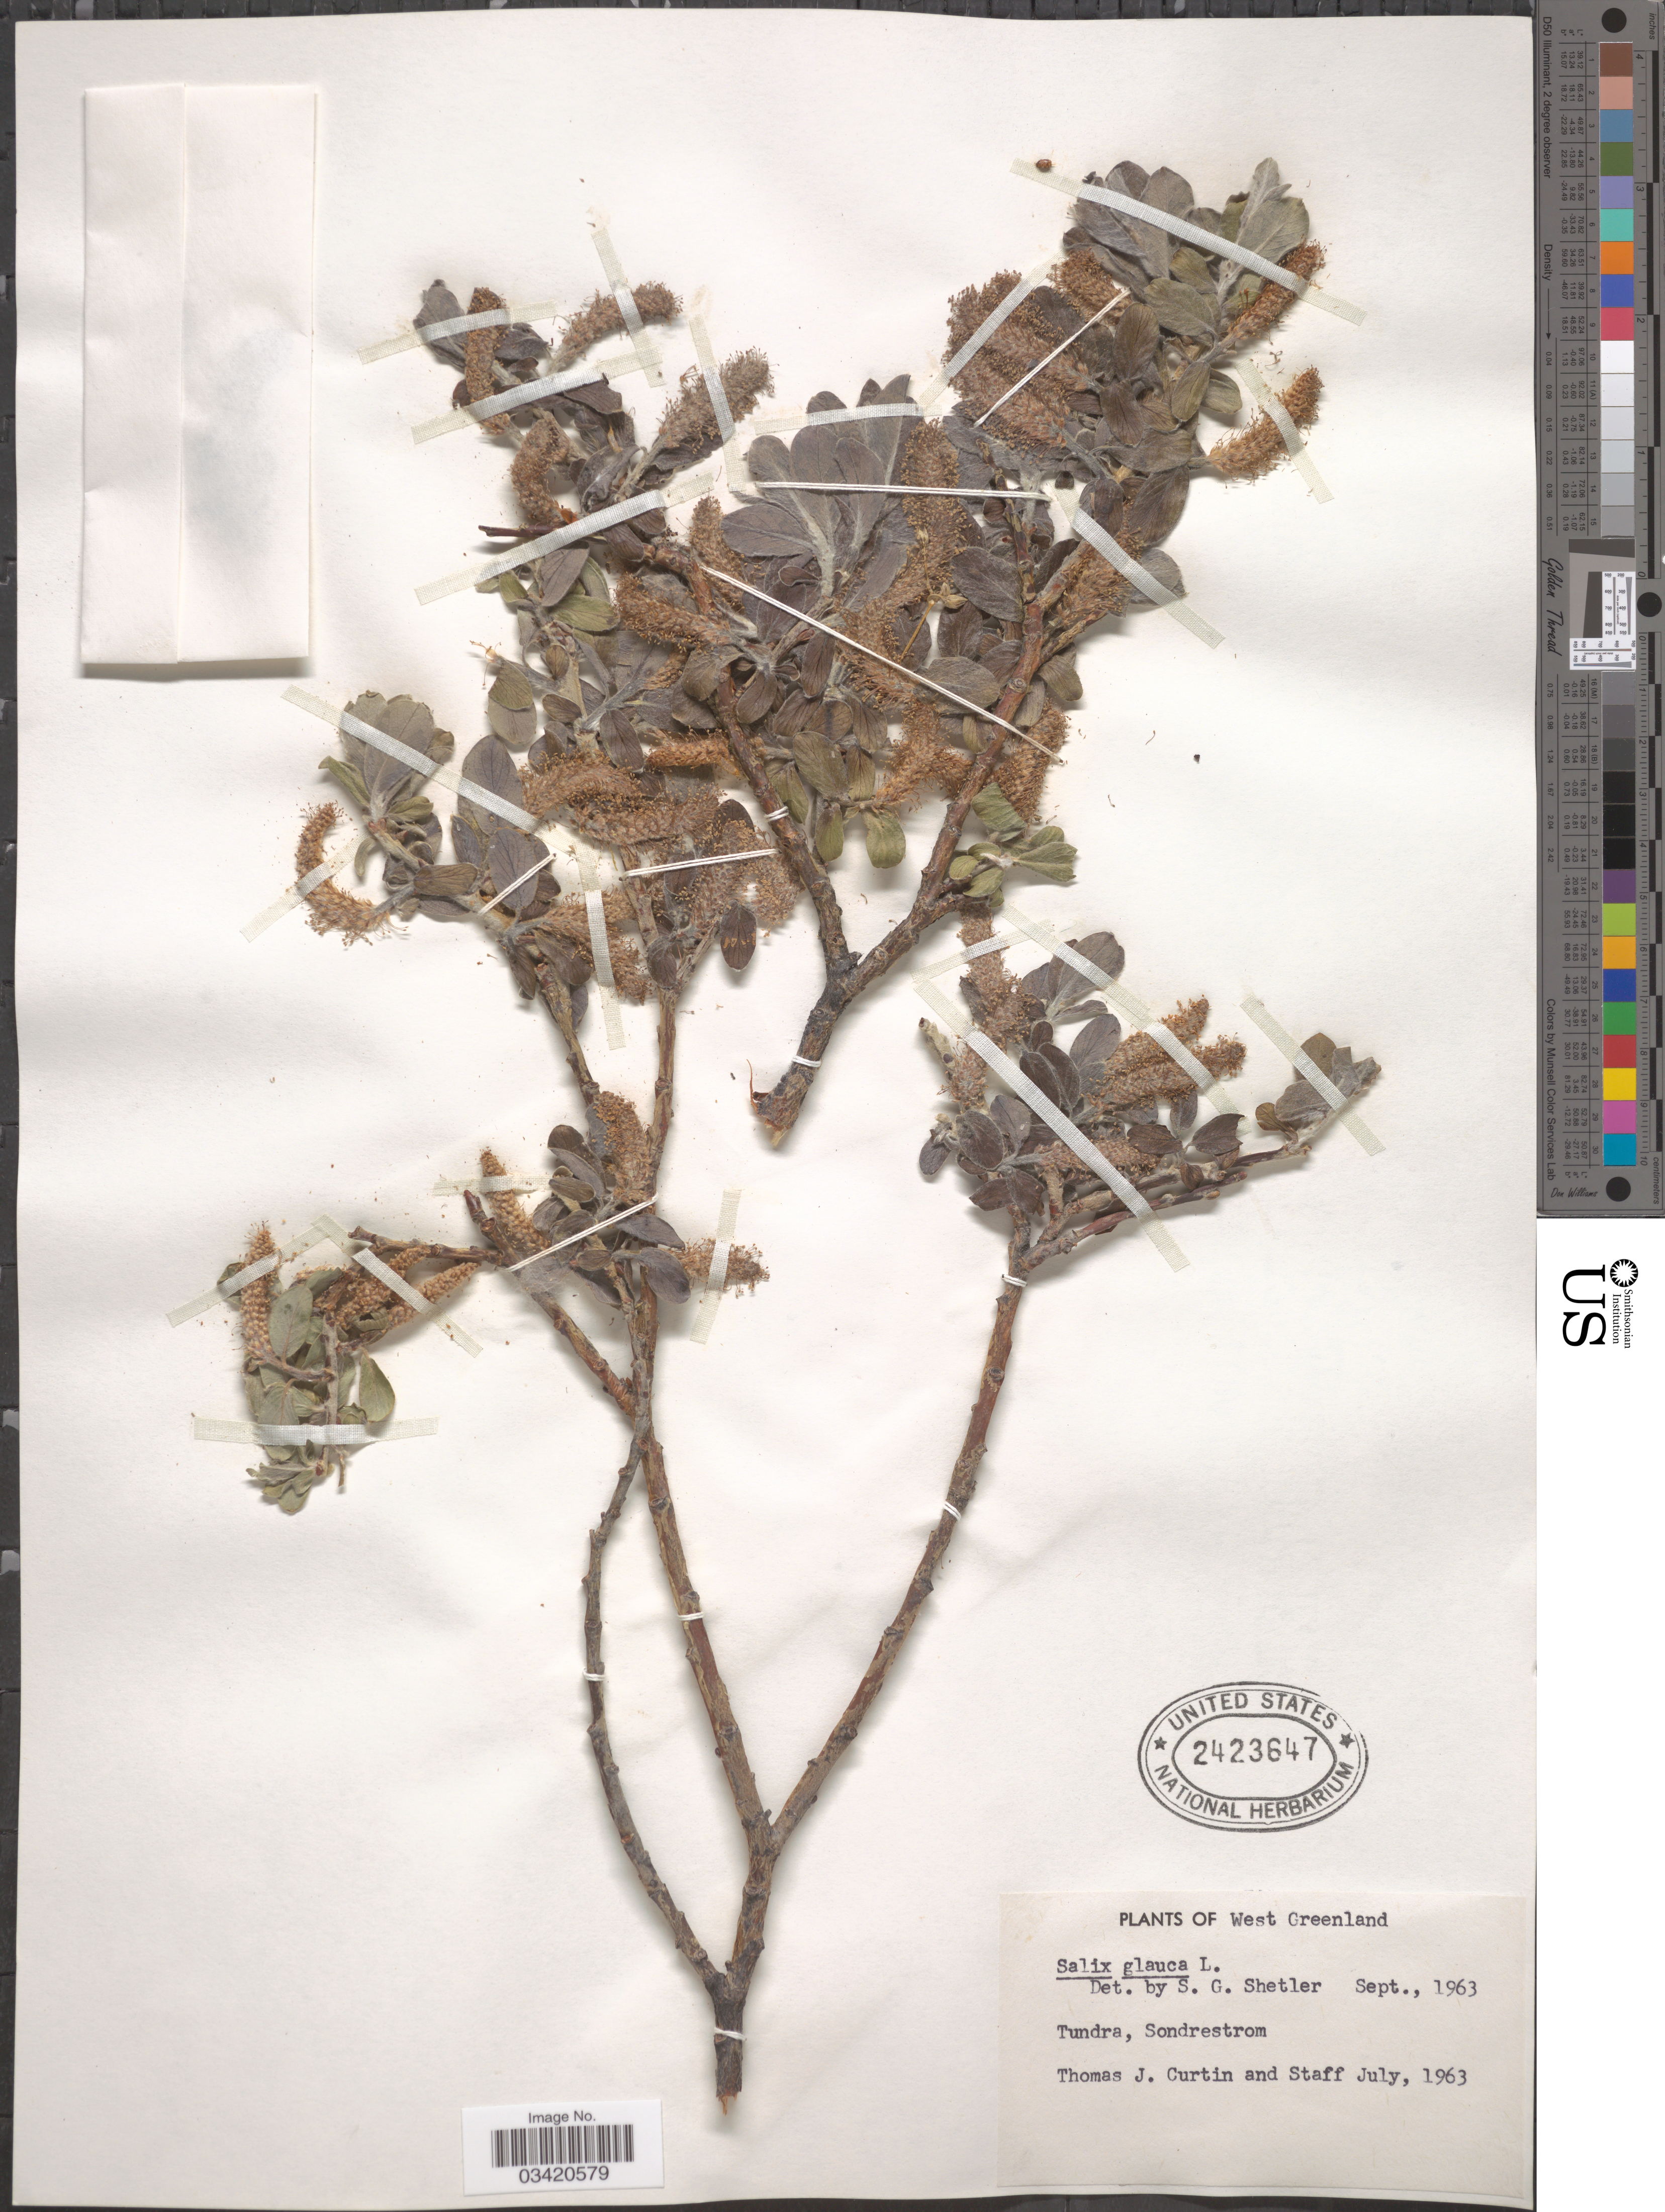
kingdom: Plantae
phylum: Tracheophyta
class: Magnoliopsida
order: Malpighiales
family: Salicaceae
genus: Salix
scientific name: Salix glauca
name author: L.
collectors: T. Curtin & Staff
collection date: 1963-07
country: Greenland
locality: West Greenland. Tundra, Sondrestrom.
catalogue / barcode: US 2423647